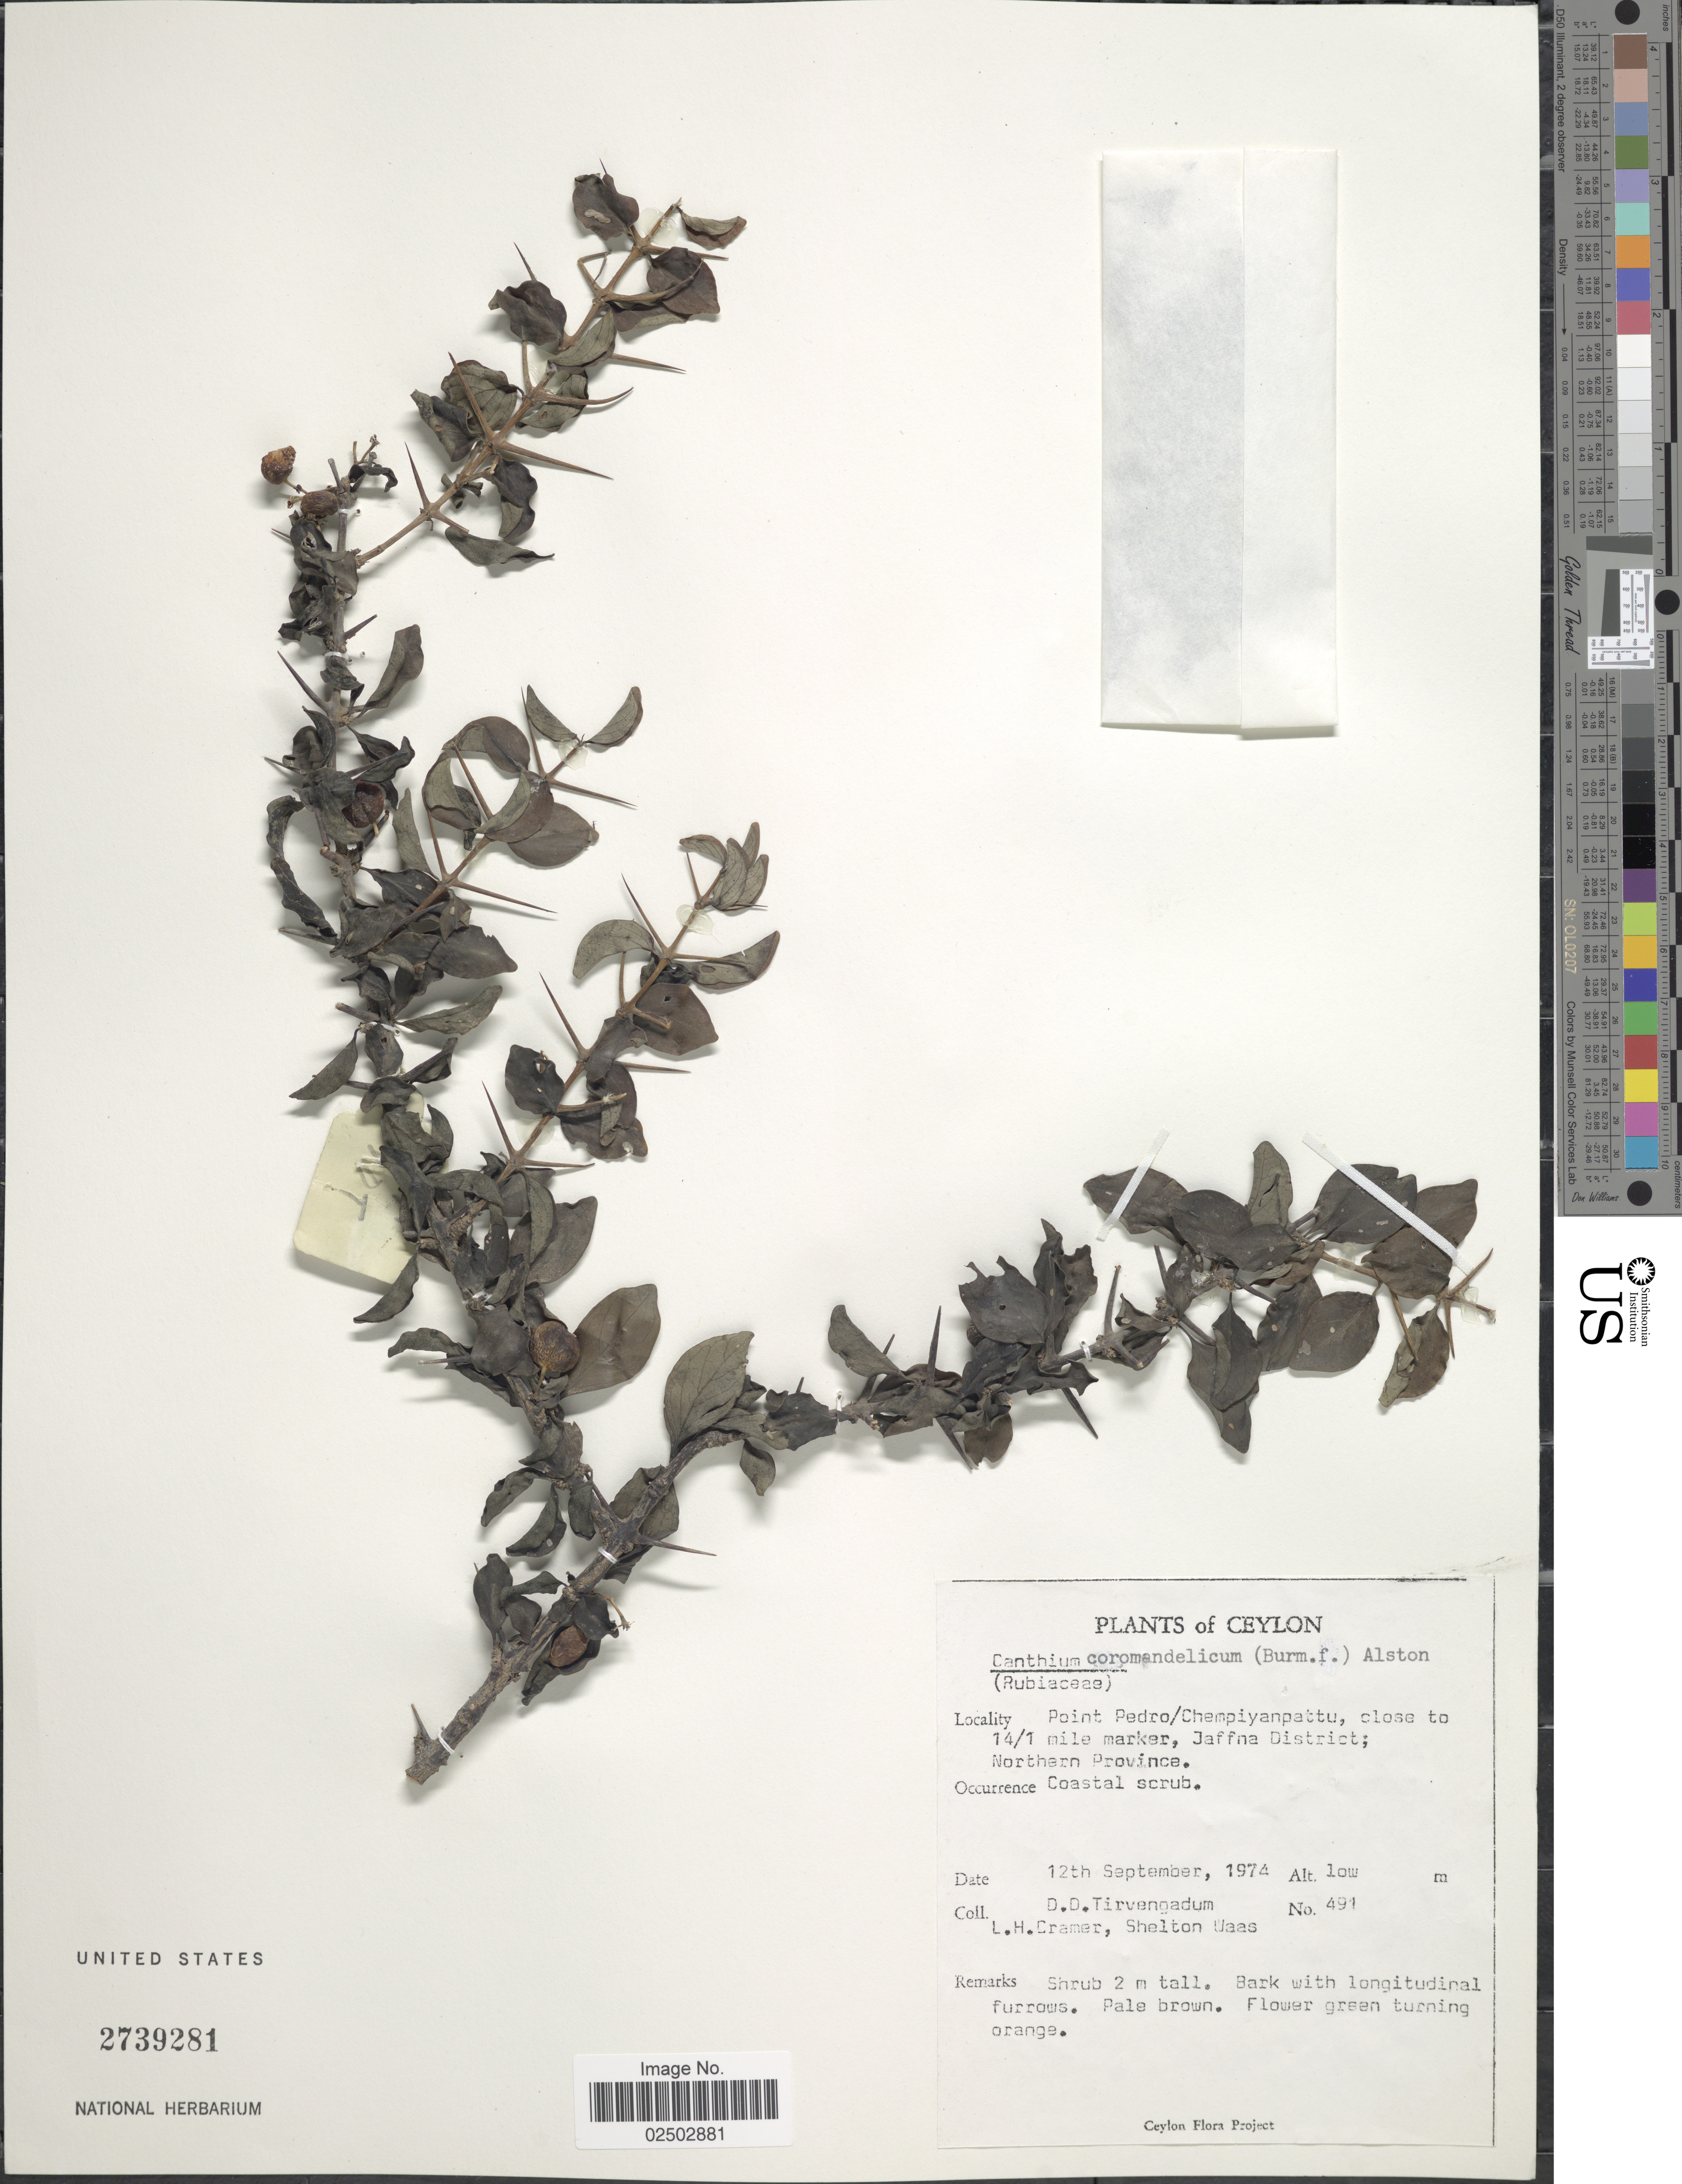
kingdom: Plantae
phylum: Tracheophyta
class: Magnoliopsida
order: Gentianales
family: Rubiaceae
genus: Canthium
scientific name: Canthium coromandelicum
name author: (Burm. f.) Alston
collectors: D. Tirvengadum, L. H. Cramer & S. Waas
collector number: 491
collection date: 1974-09-12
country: Sri Lanka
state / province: Northern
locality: Point Pedro/Chempiyanpattu, close to 14/1 mile marker, Jaffne District, Northern Province, Ceylon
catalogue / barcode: US 2739281